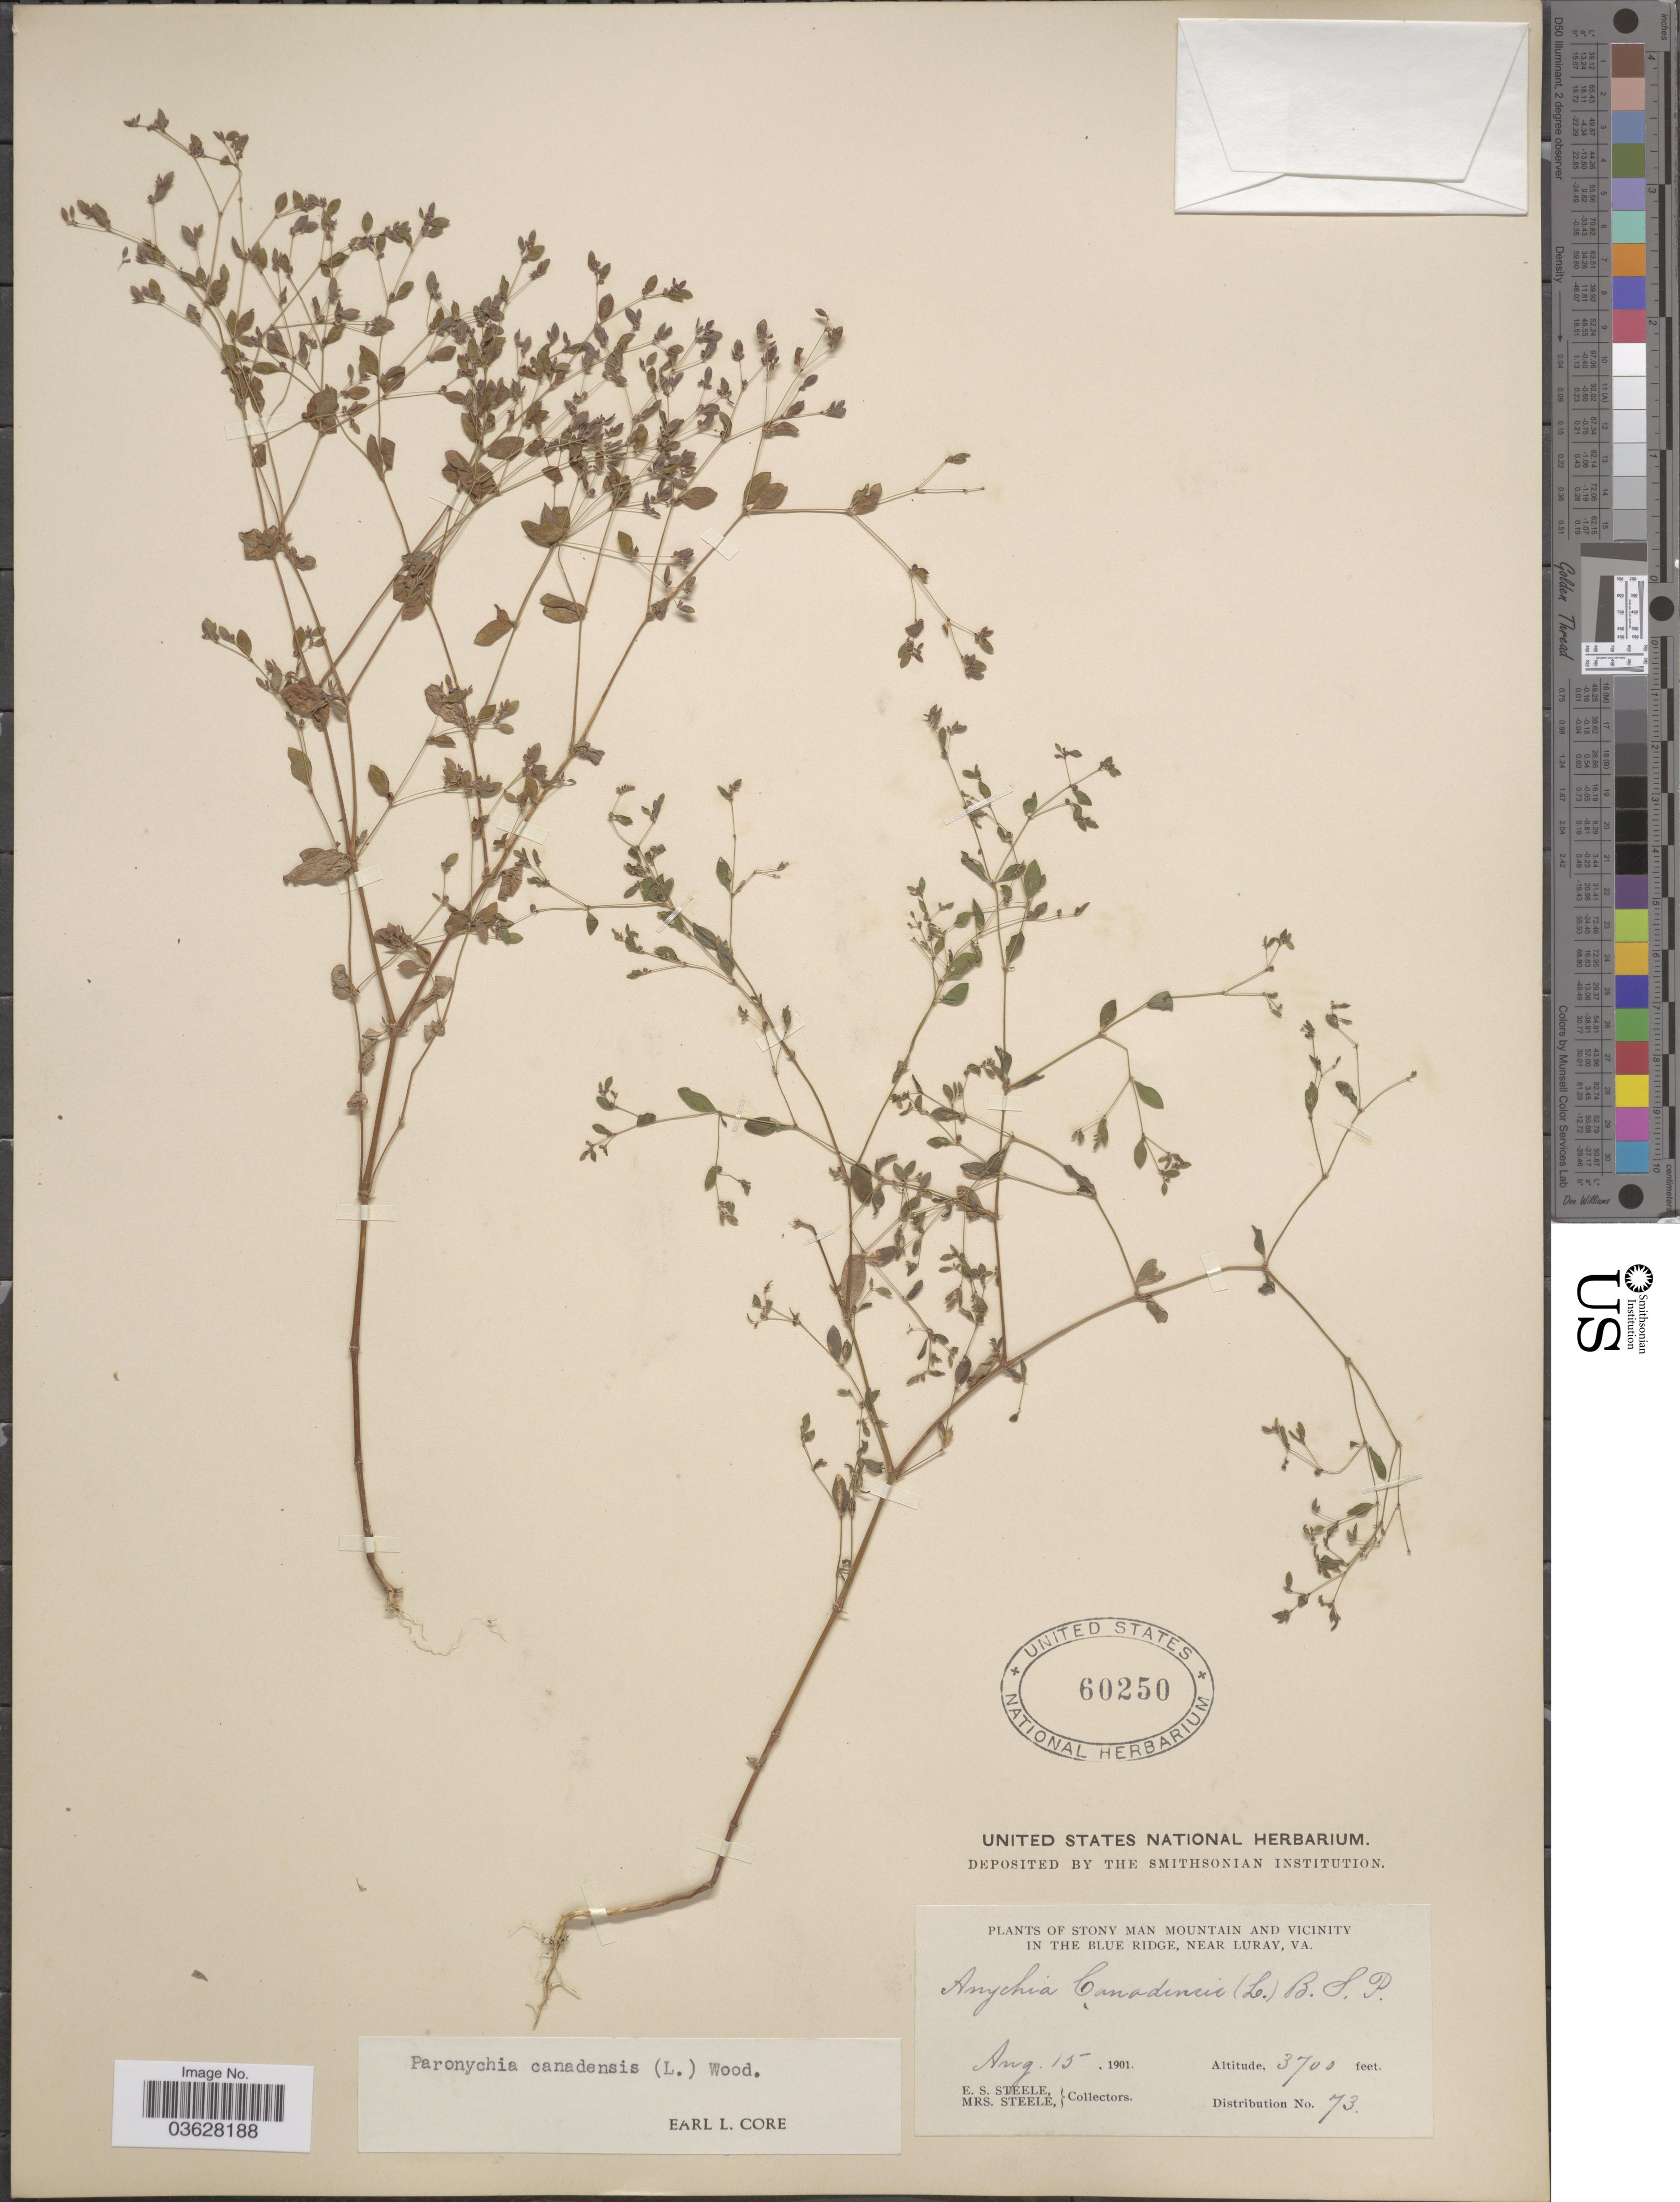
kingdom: Plantae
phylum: Tracheophyta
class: Magnoliopsida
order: Caryophyllales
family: Caryophyllaceae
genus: Paronychia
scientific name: Paronychia canadensis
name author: (L.) Alph. Wood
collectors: E. Steele & Mrs. E. S. Steele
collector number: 73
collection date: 1901-08-15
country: United States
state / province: Virginia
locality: Stony Man Mountain and vicinity in The Blue Ridge, near Luray.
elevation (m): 1128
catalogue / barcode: US 60250